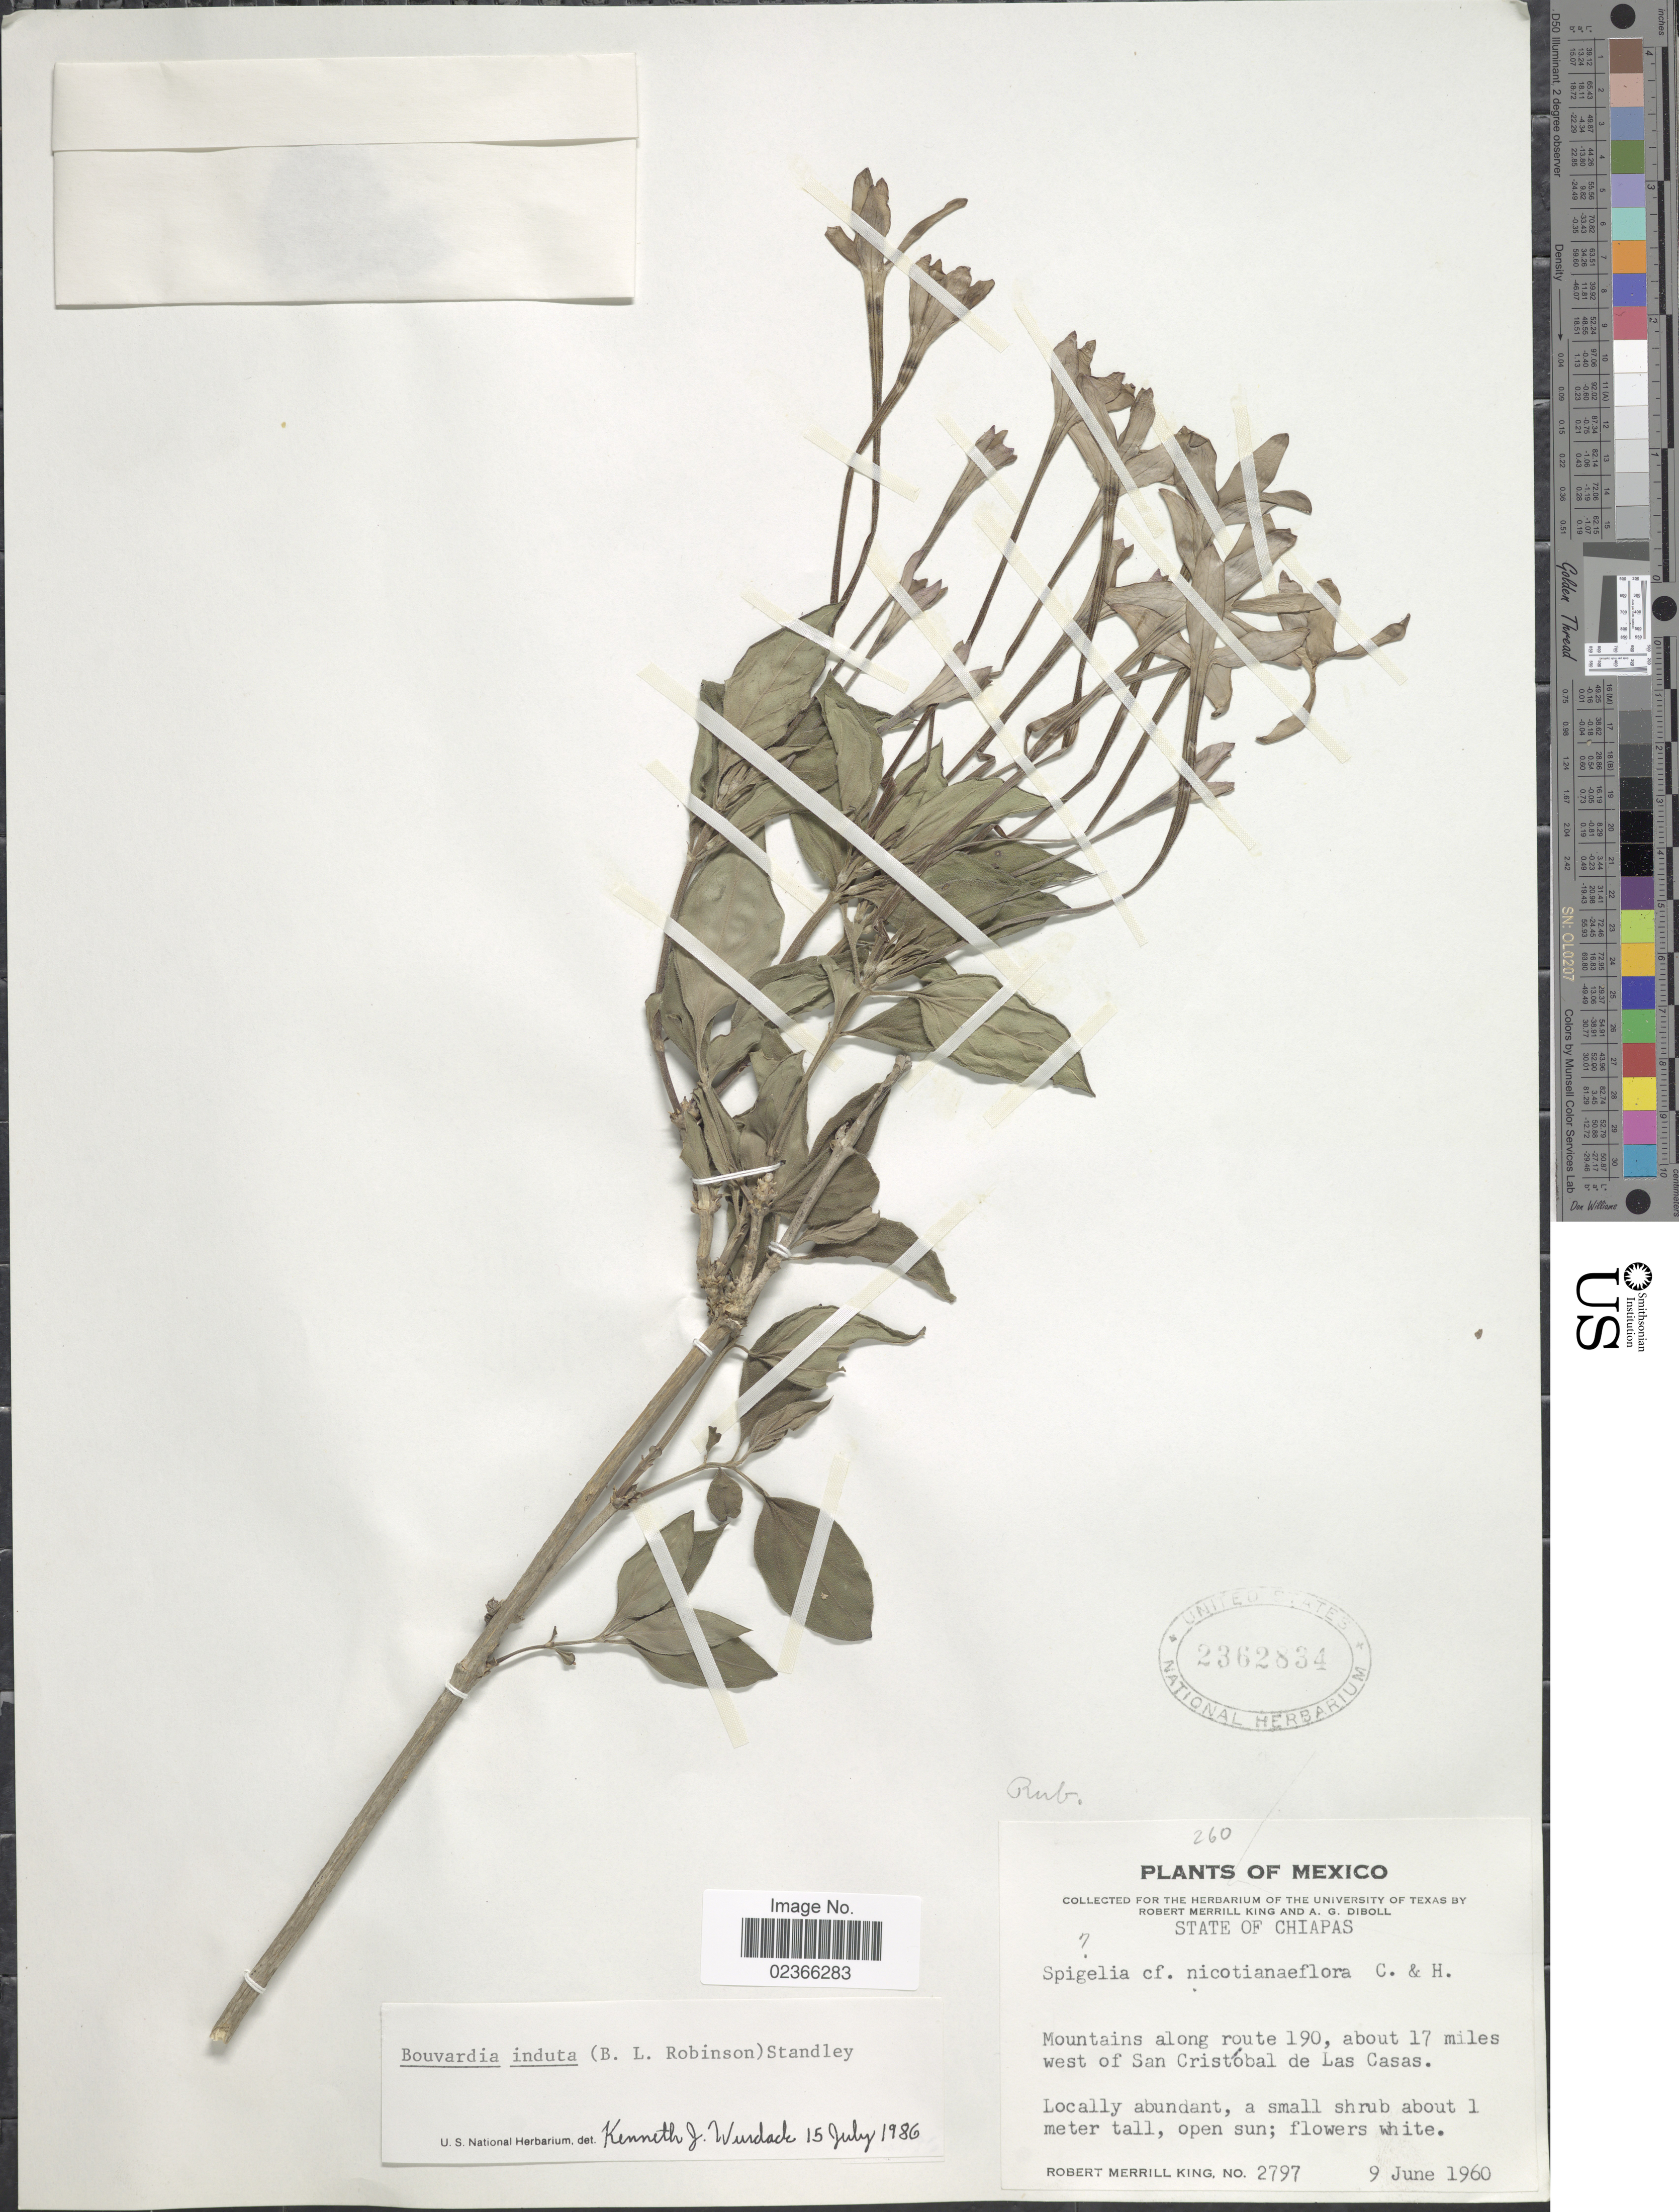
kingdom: Plantae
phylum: Tracheophyta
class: Magnoliopsida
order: Gentianales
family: Rubiaceae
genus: Bouvardia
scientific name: Bouvardia induta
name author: (B.L. Rob.) Standl.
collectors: R. M. King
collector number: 2797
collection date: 1960-06-09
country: Mexico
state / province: Chiapas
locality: State of Chiapas, Mountains along route 190, about 17 miles west of San Cristobal de Las Casas.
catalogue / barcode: US 2362834